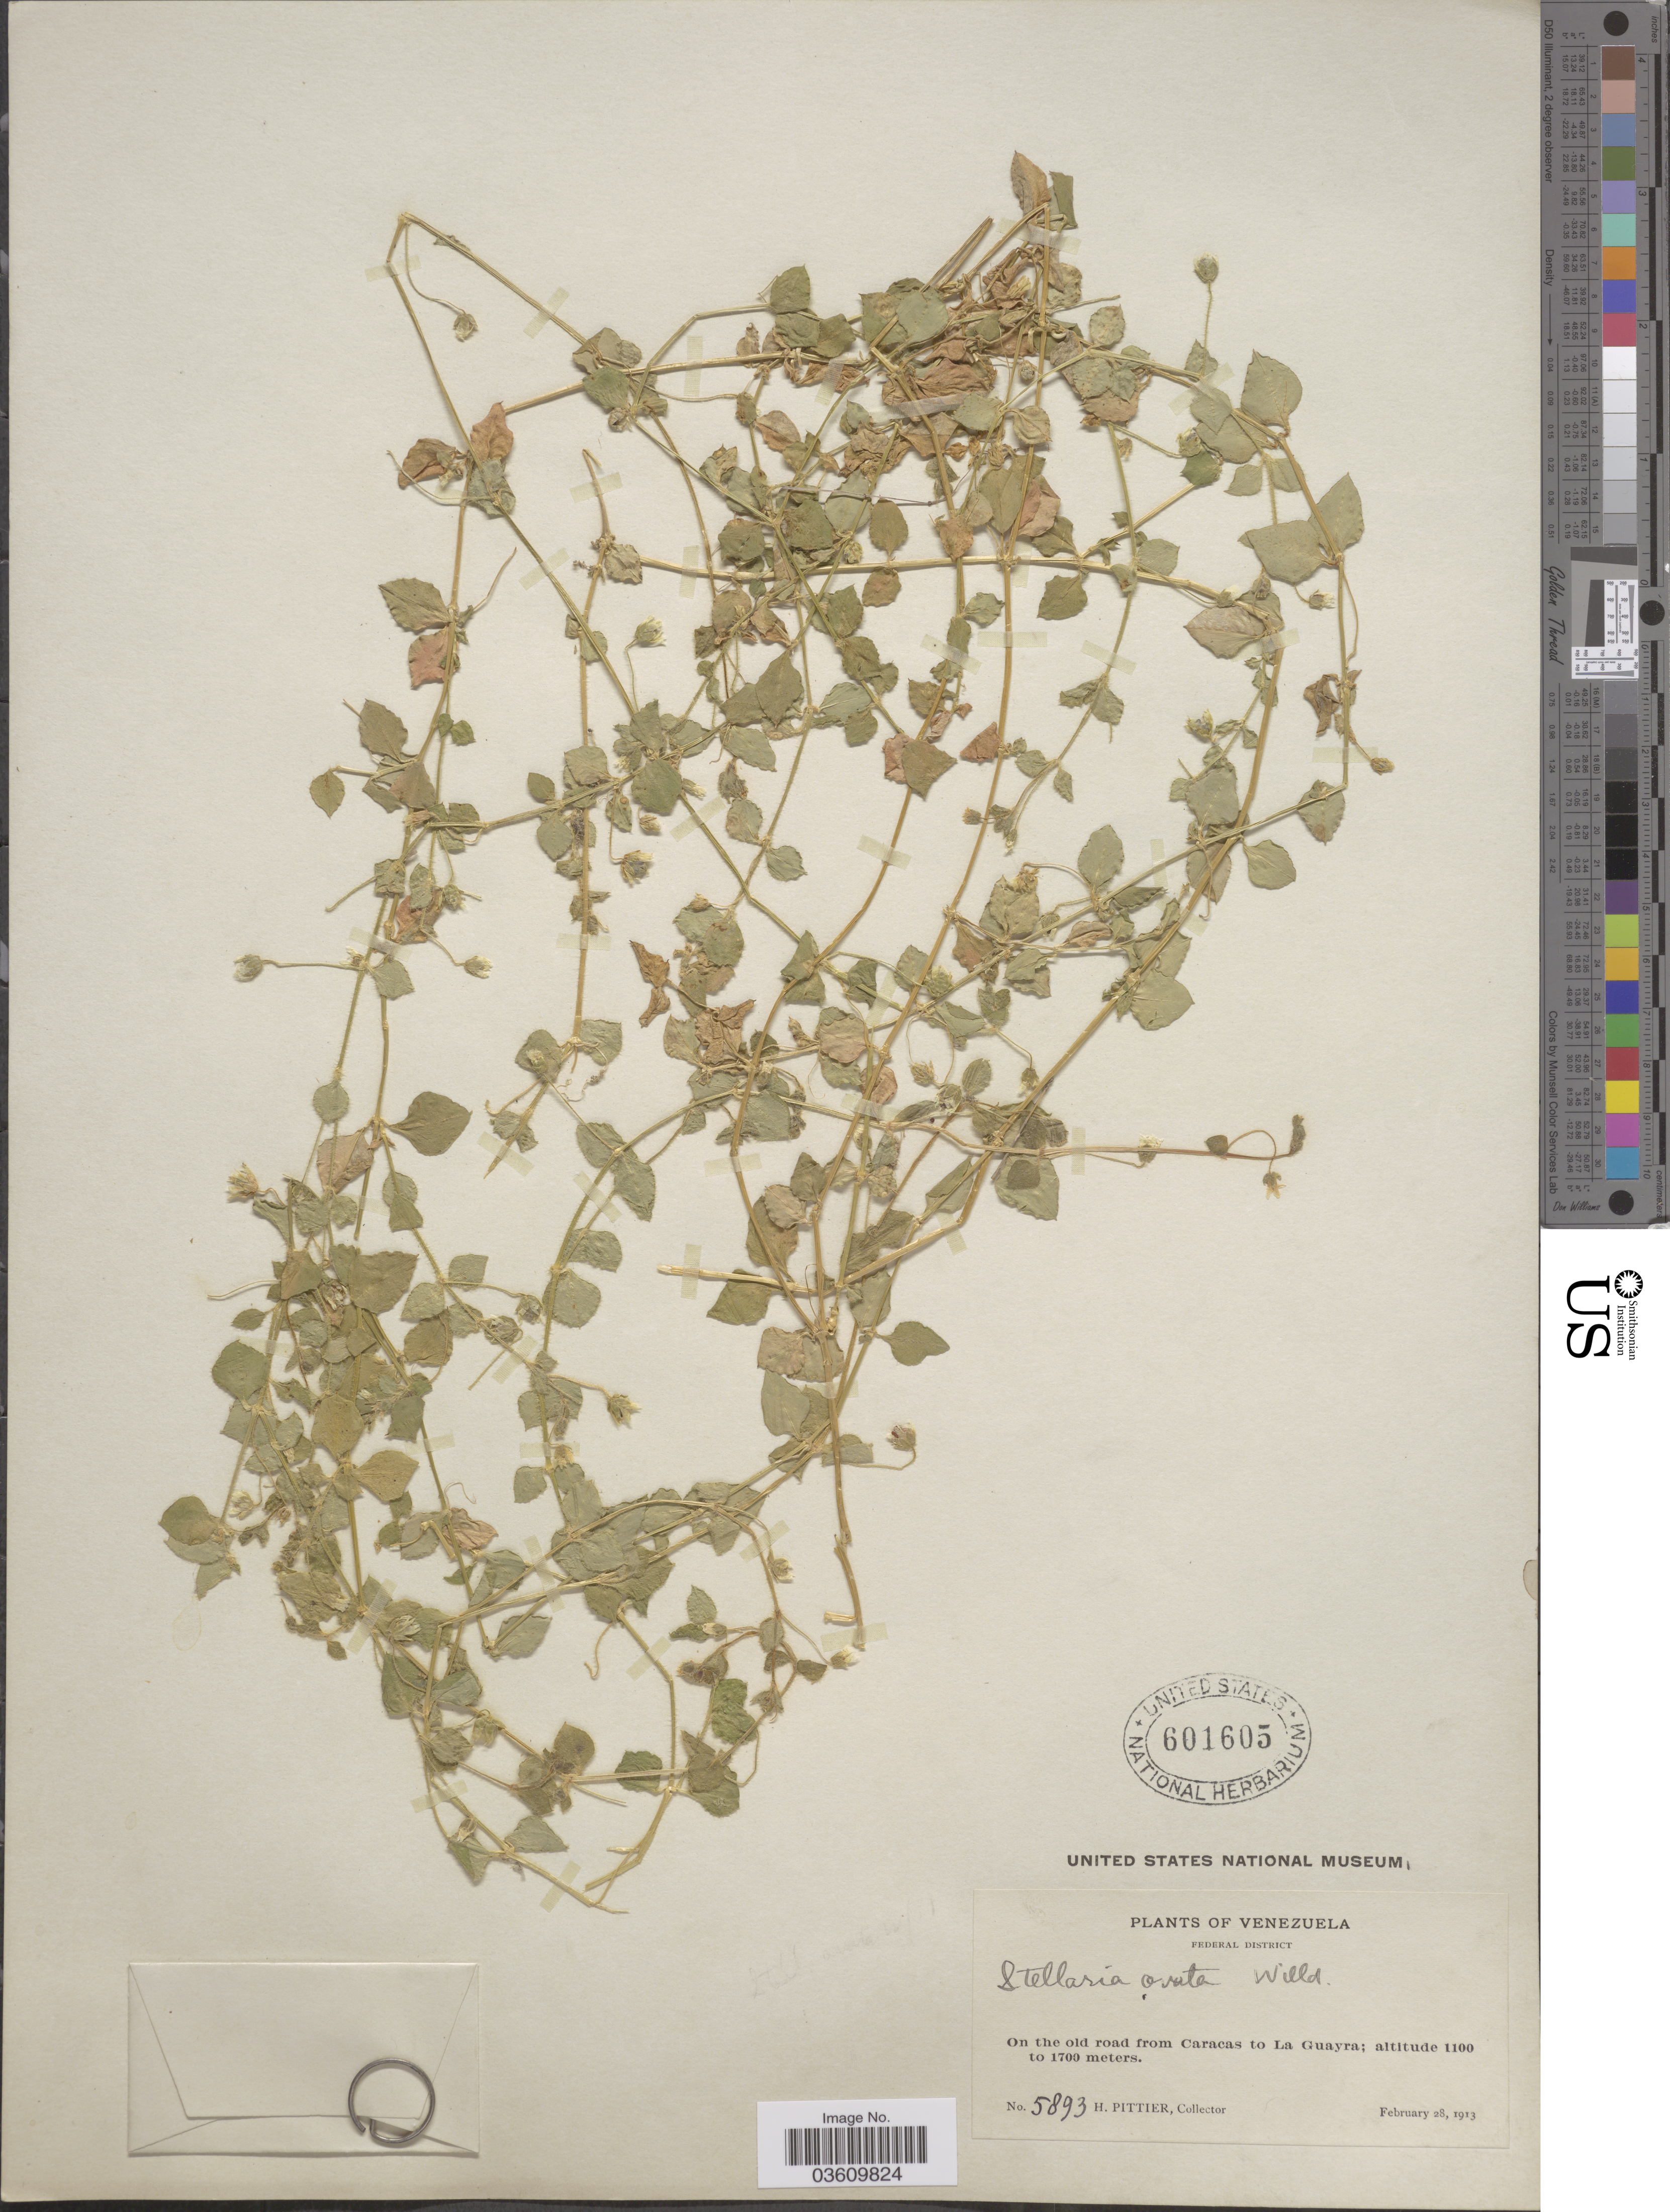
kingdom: Plantae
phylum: Tracheophyta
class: Magnoliopsida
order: Caryophyllales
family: Caryophyllaceae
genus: Stellaria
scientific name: Stellaria ovata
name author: Willd.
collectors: H. F. Pittier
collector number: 5893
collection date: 1913-02-28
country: Venezuela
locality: Federal District. On the old road from Caracas to La Guayra.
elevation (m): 1100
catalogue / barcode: US 601605